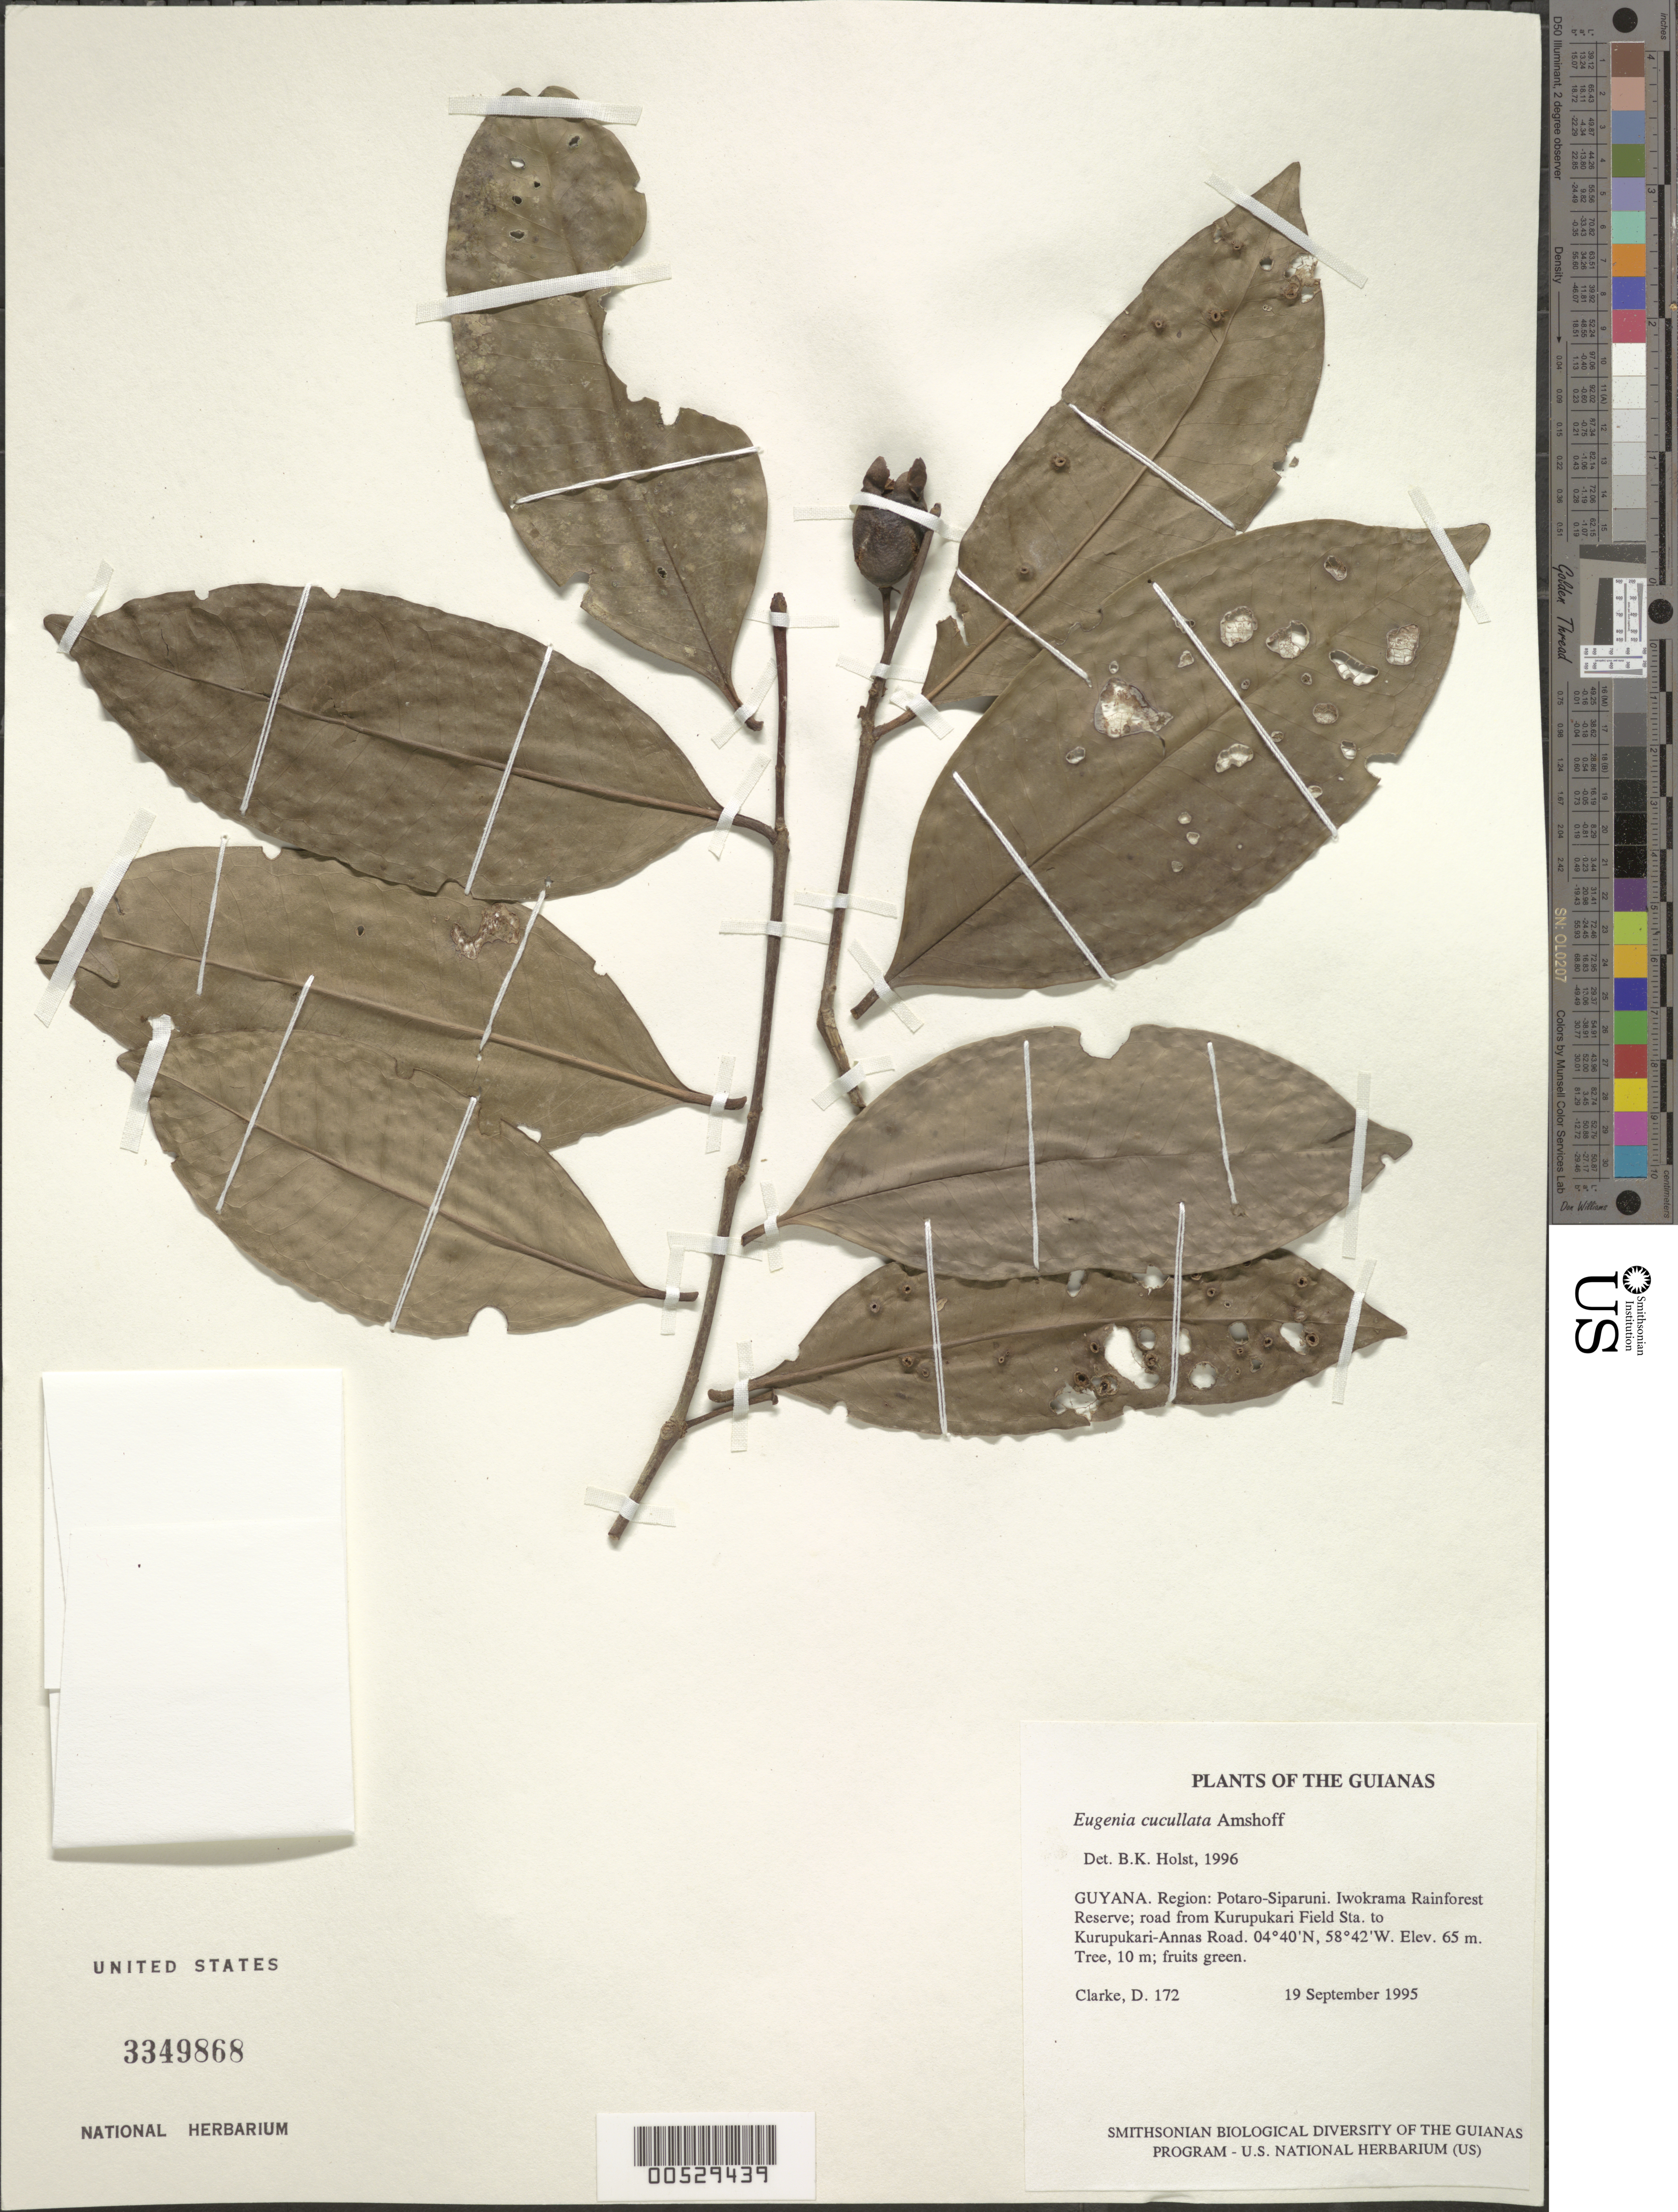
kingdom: Plantae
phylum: Tracheophyta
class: Magnoliopsida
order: Myrtales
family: Myrtaceae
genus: Eugenia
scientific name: Eugenia cupulata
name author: Amshoff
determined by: Holst, Bruce K.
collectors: H. D. Clarke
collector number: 172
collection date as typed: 19 September 1995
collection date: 1995-09-19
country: Guyana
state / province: Potaro-Siparuni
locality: Iwokrama Rainforest Reserve; road from Kurupukari Field Sta. to Kurupukari-Annas Road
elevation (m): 65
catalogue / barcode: US 3349868